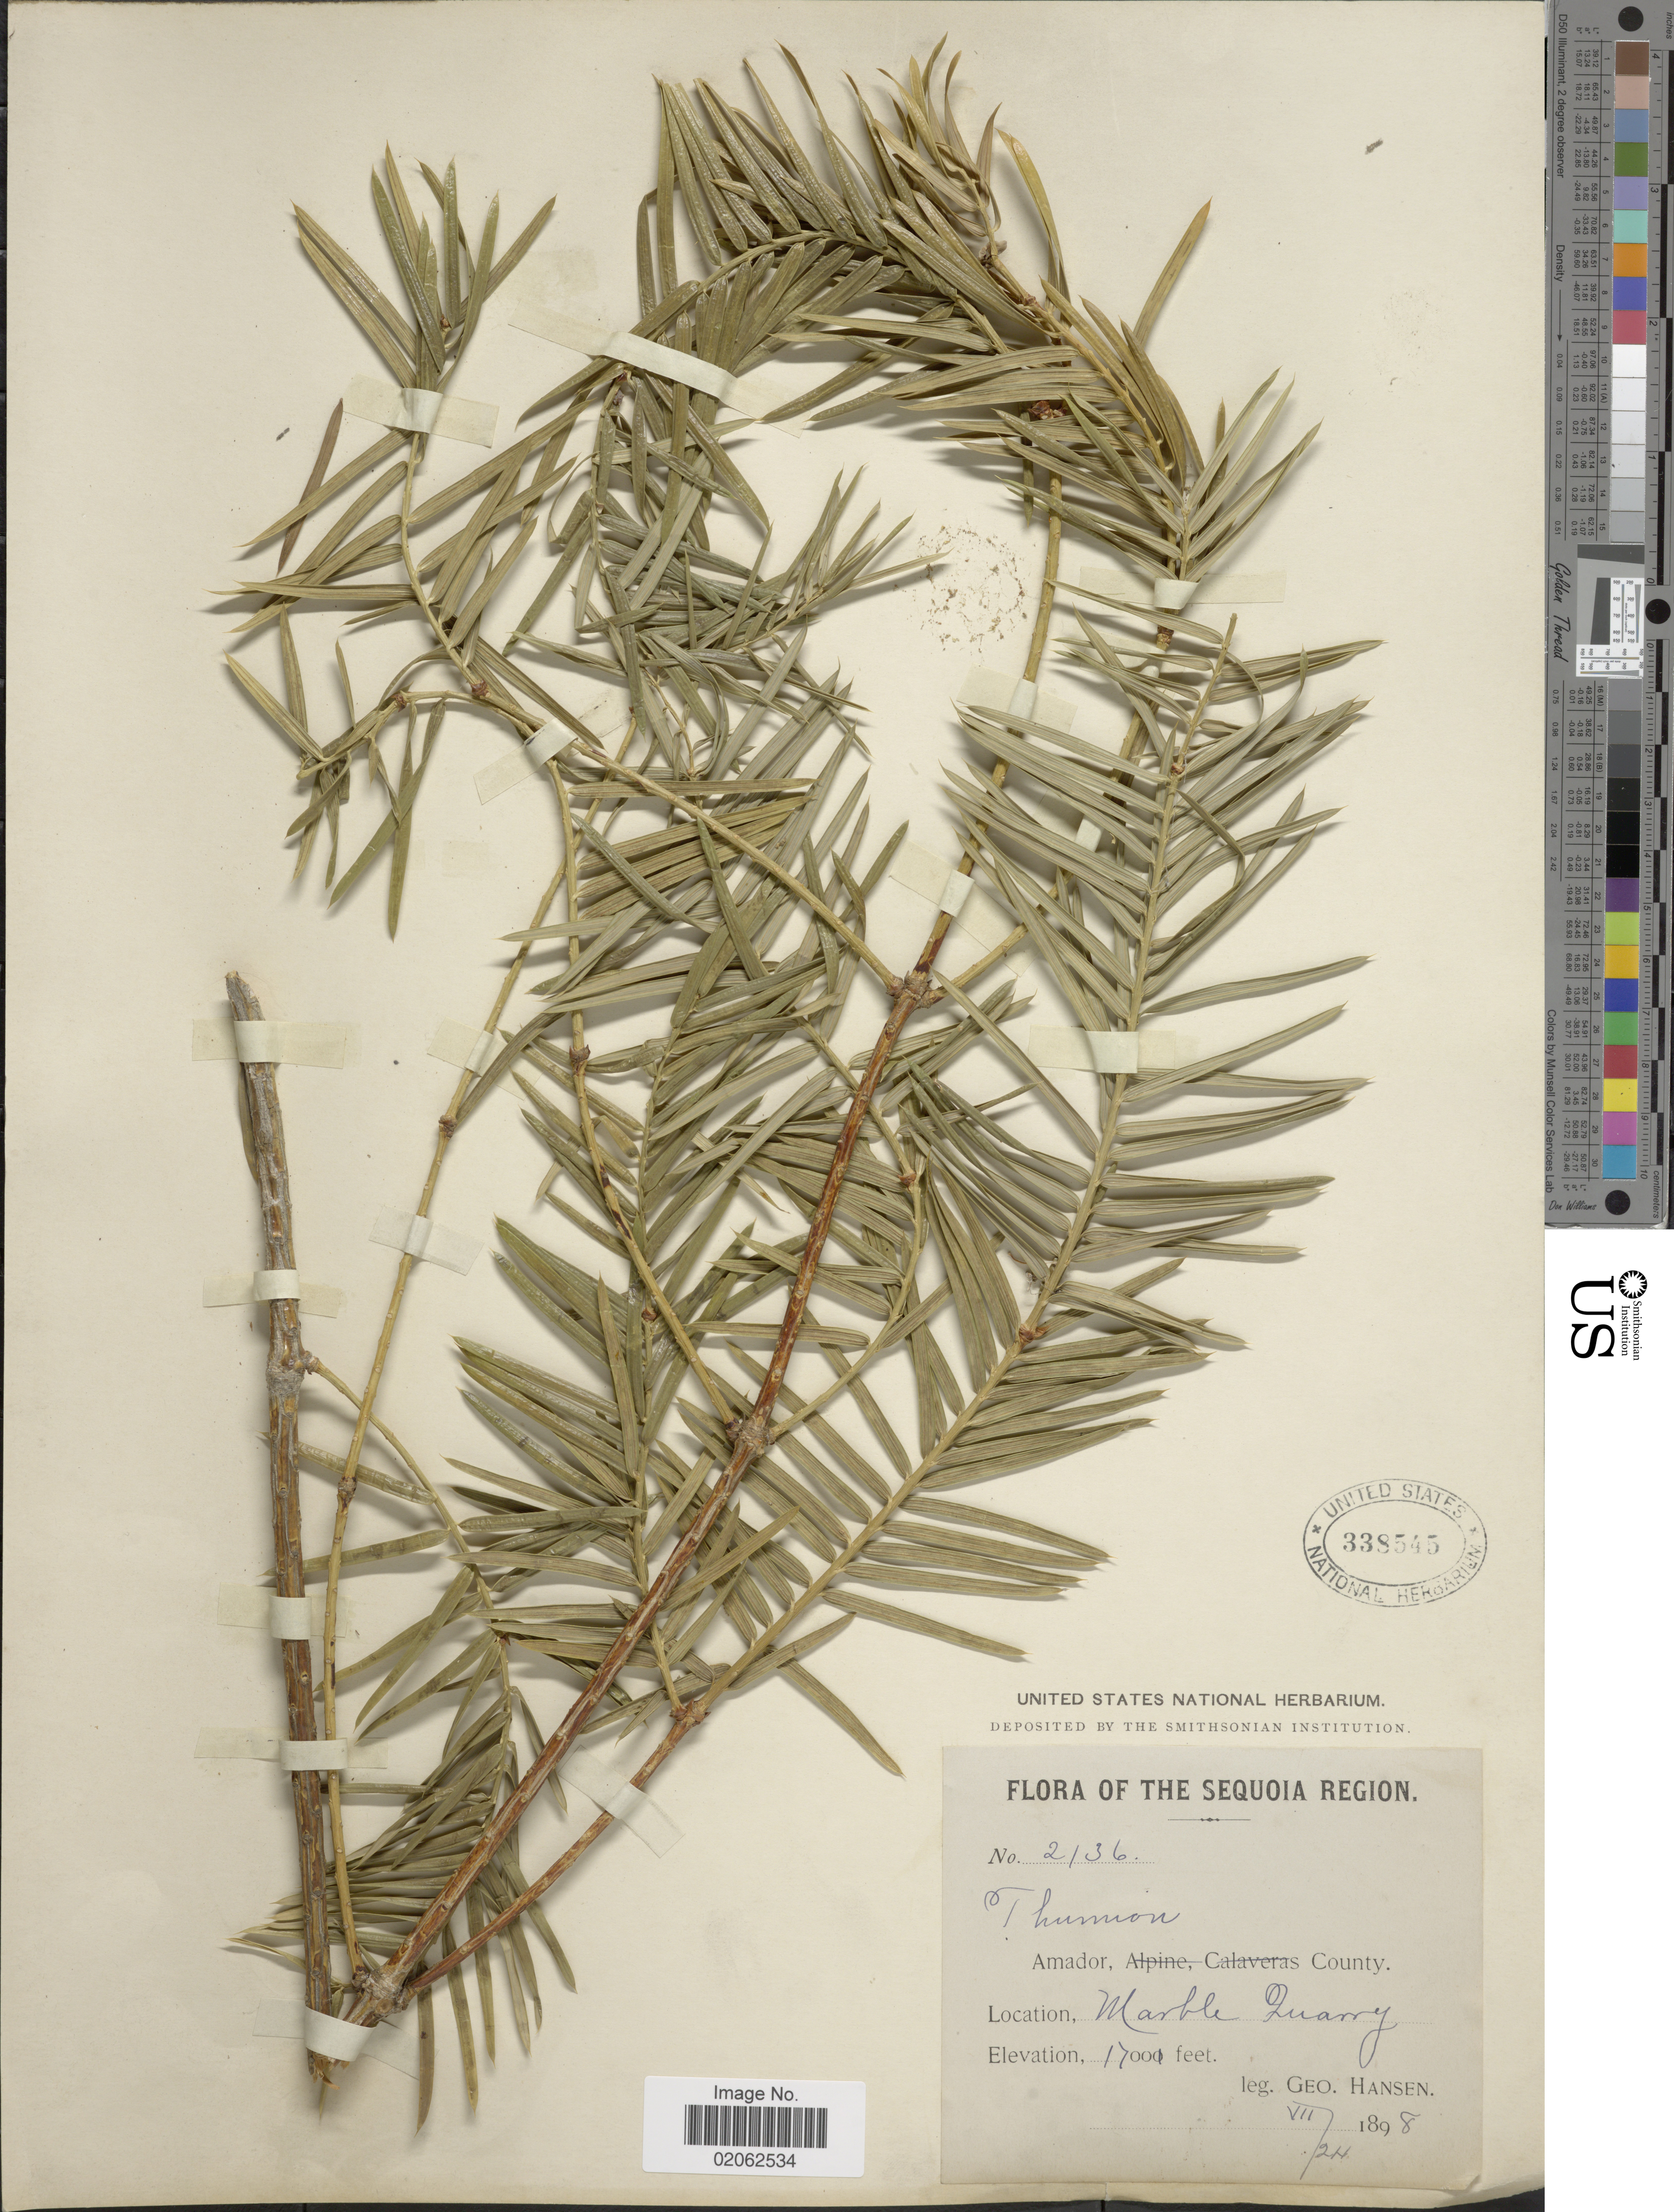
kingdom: Plantae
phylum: Tracheophyta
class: Pinopsida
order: Pinales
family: Taxaceae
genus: Torreya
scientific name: Torreya californica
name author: Torr.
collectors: G. Hansen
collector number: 2136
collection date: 1898-07-24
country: United States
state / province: California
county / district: Amador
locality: Sequoia Region. Amador, County. Marble Quarry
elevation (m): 518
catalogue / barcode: US 338545